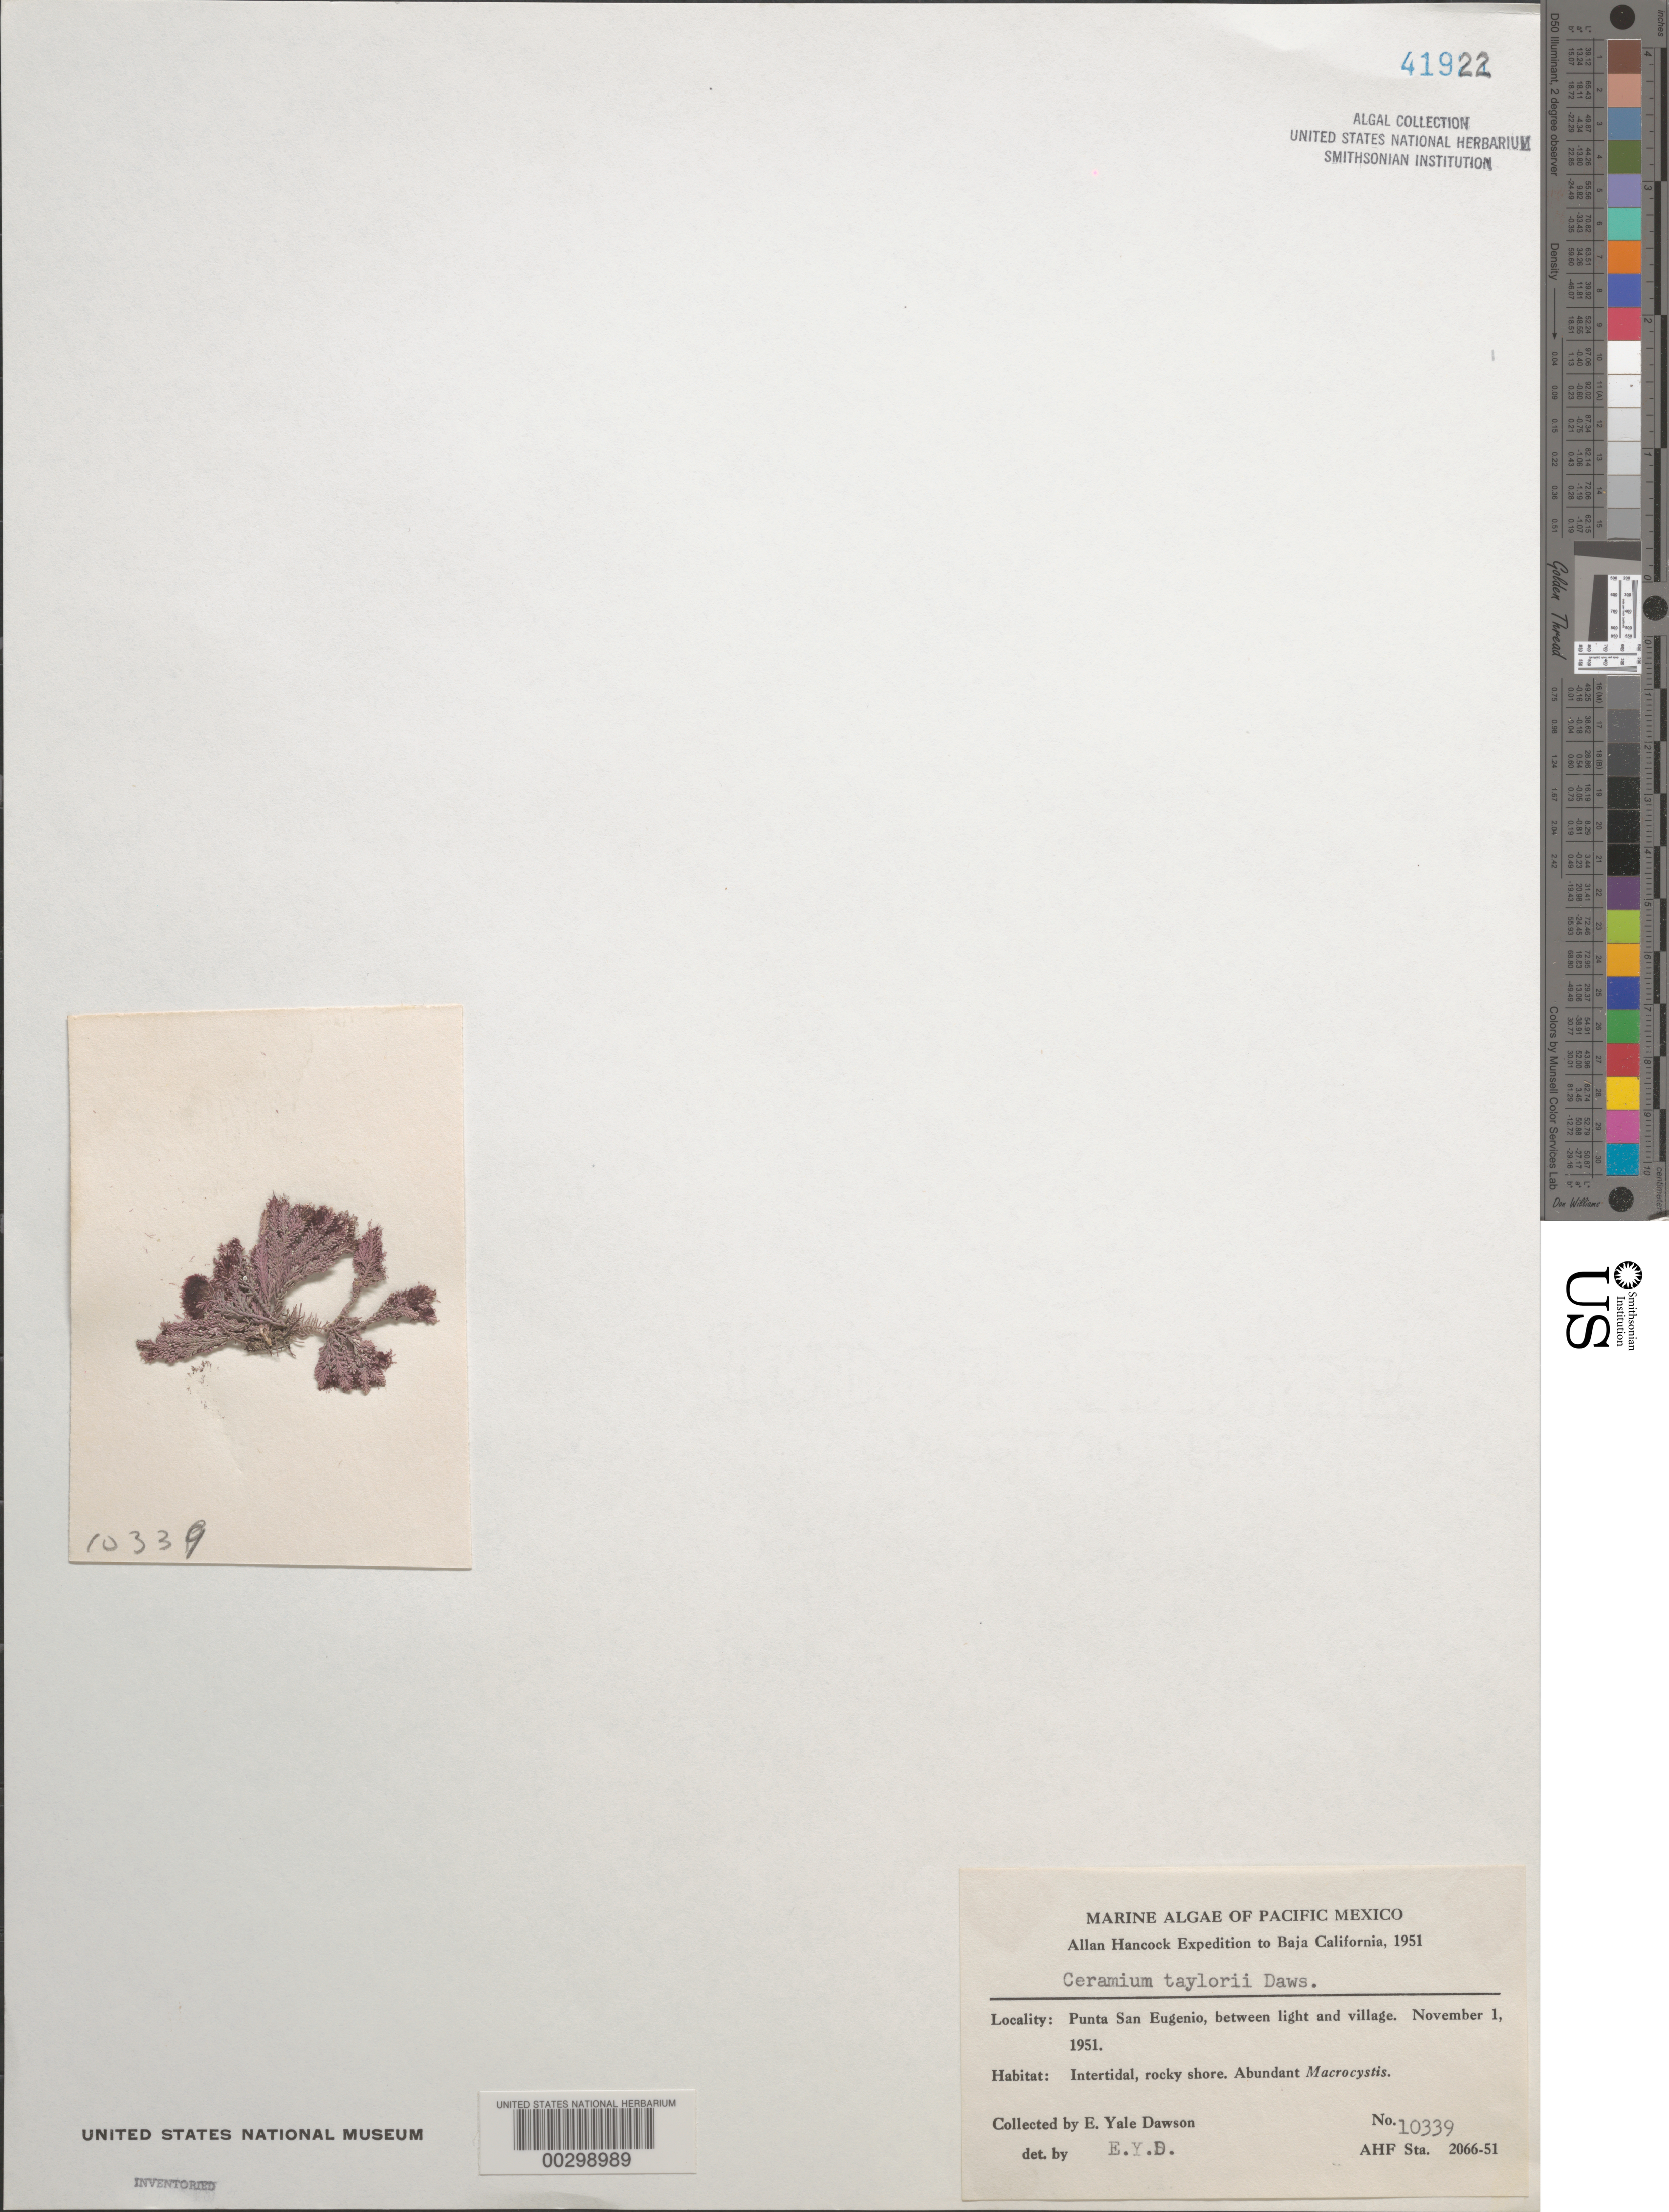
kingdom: Plantae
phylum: Rhodophyta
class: Florideophyceae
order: Ceramiales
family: Ceramiaceae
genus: Gayliella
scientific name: Gayliella taylorii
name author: (E.Y. Dawson) T.O. Cho & S.M. Boo in T.O. Cho et al.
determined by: Algae name updating Project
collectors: E. Y. Dawson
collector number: EYD 10339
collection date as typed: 01 Nov 1951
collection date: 1951-11-01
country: Mexico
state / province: Baja California Sur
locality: Punta San Eugenio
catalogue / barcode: US 41922